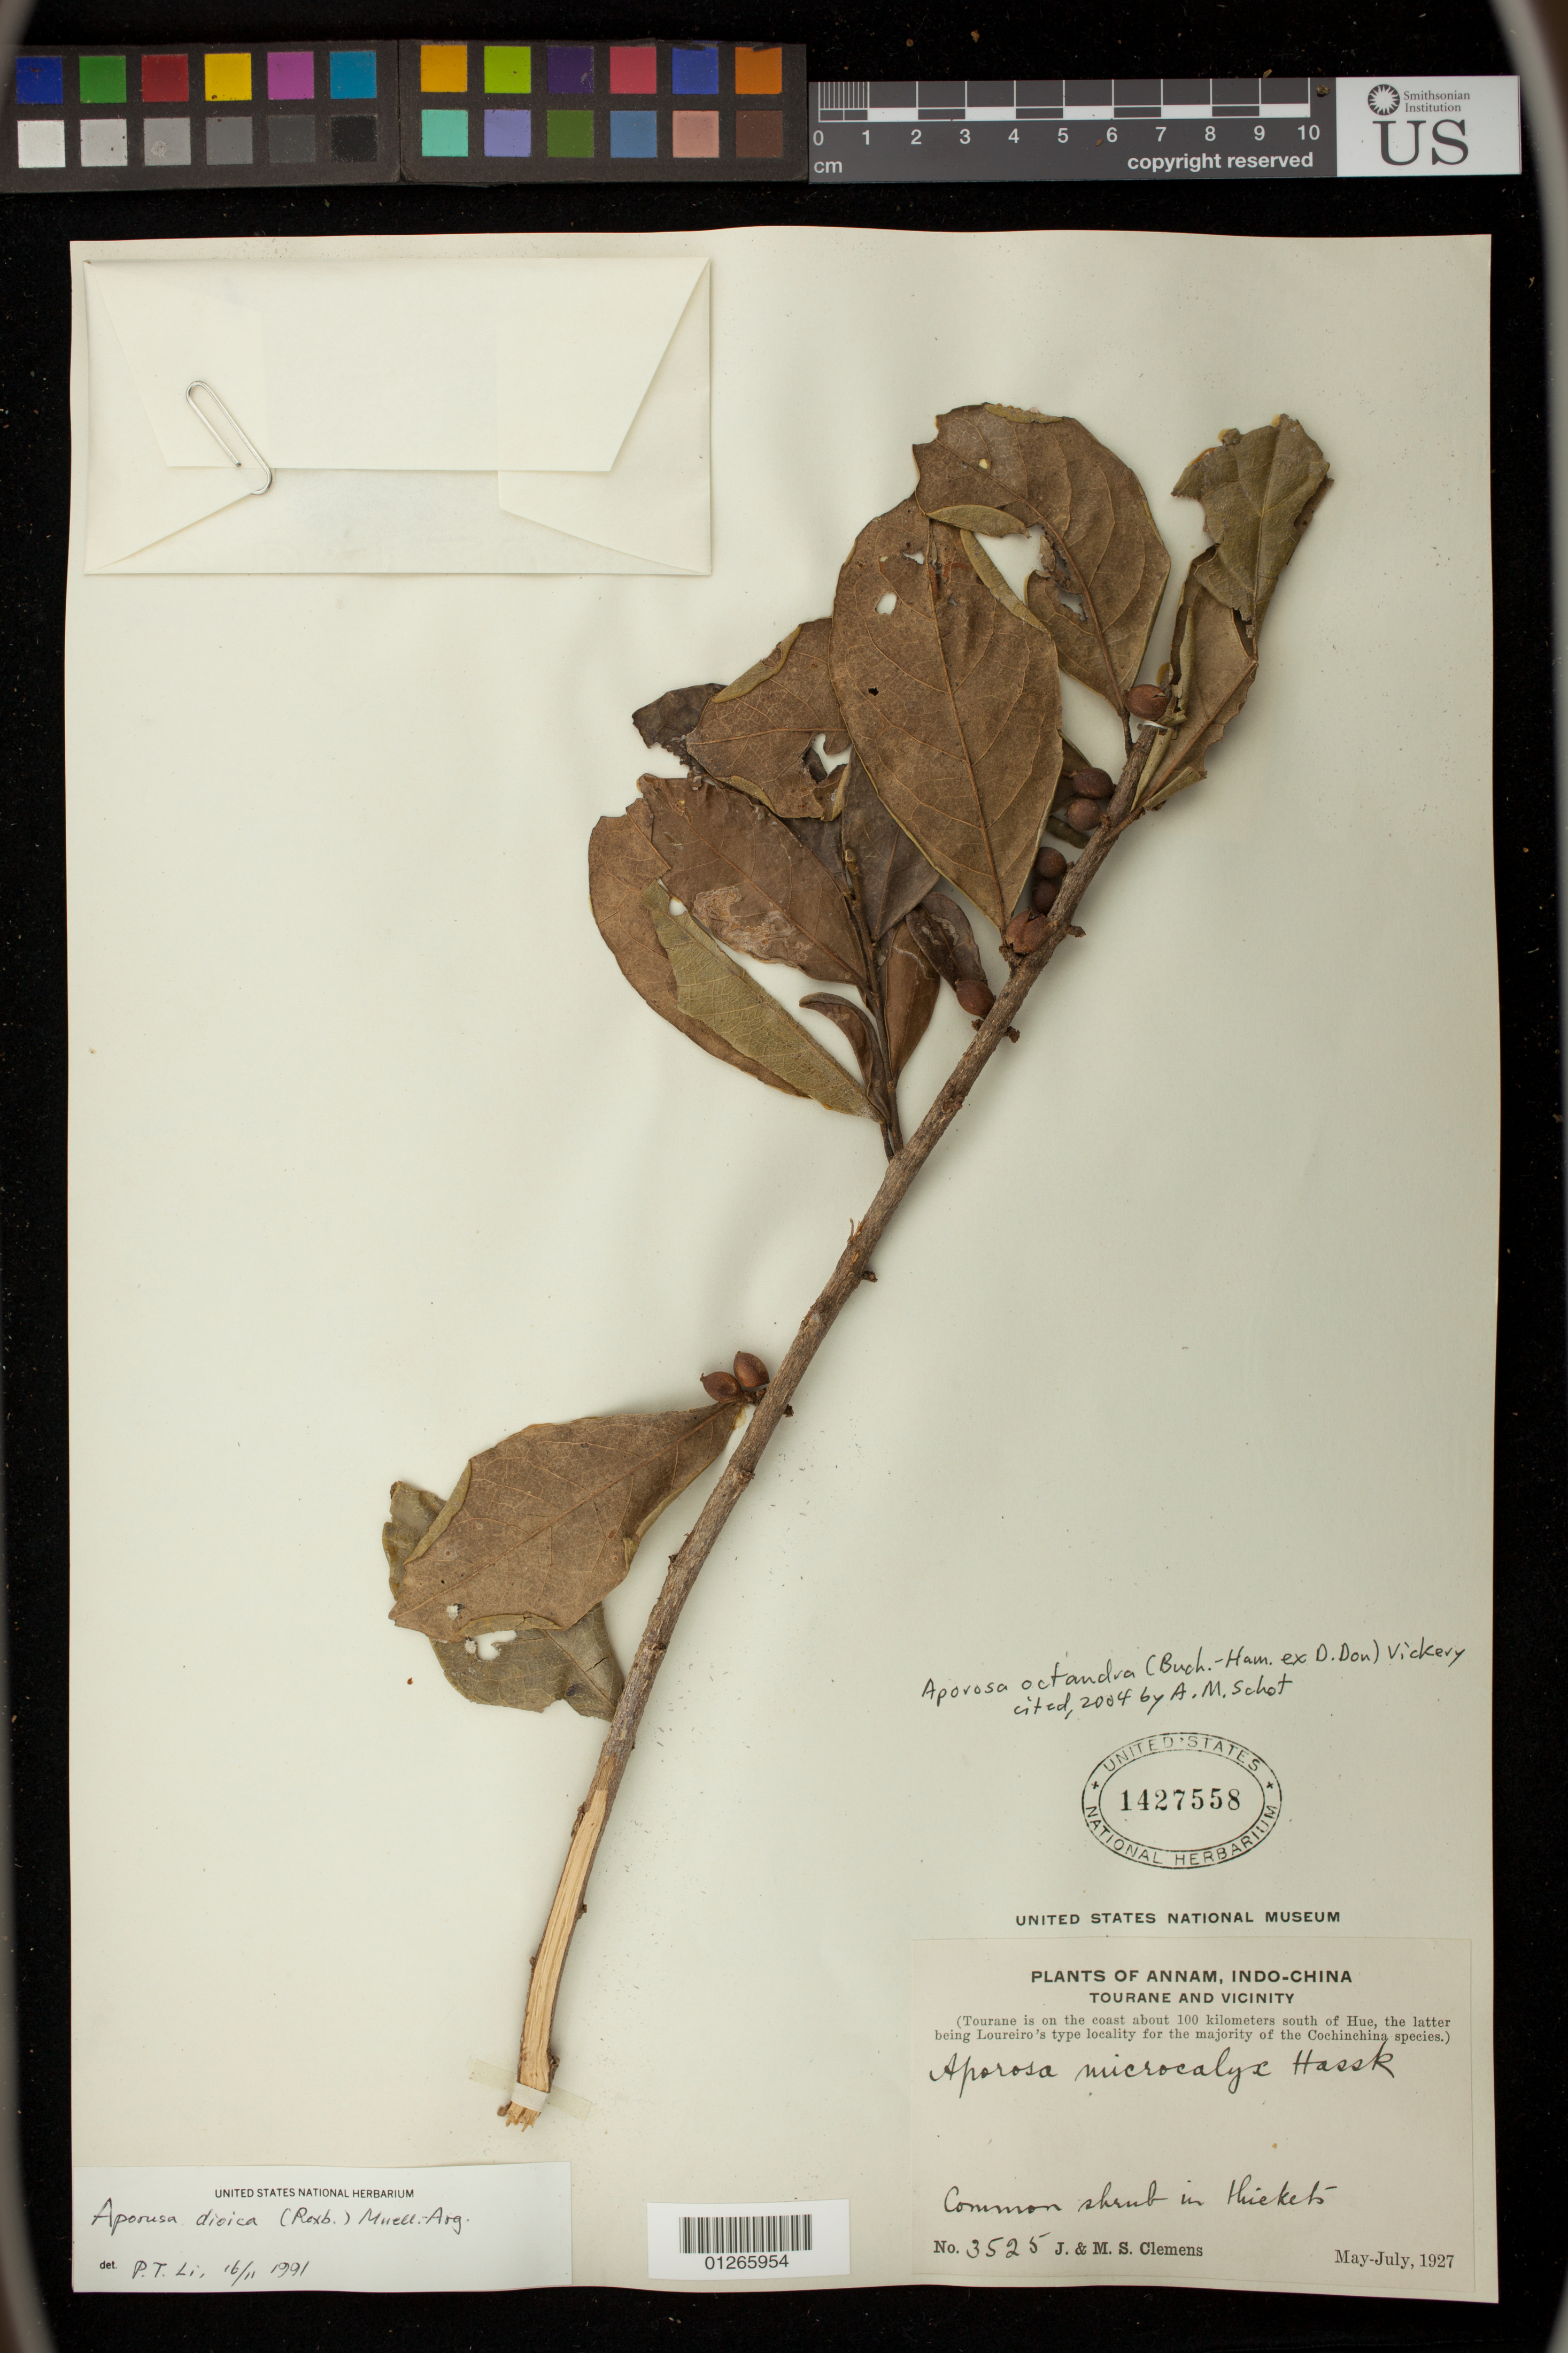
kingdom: Plantae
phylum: Tracheophyta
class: Magnoliopsida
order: Malpighiales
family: Phyllanthaceae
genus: Aporosa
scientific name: Aporosa octandra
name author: (Buch.-Ham. & D. Don) Vickery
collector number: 3525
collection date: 1927-05-01/1927-07-31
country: Vietnam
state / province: Da Nang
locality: Annam, Indo-china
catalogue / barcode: US 1427558